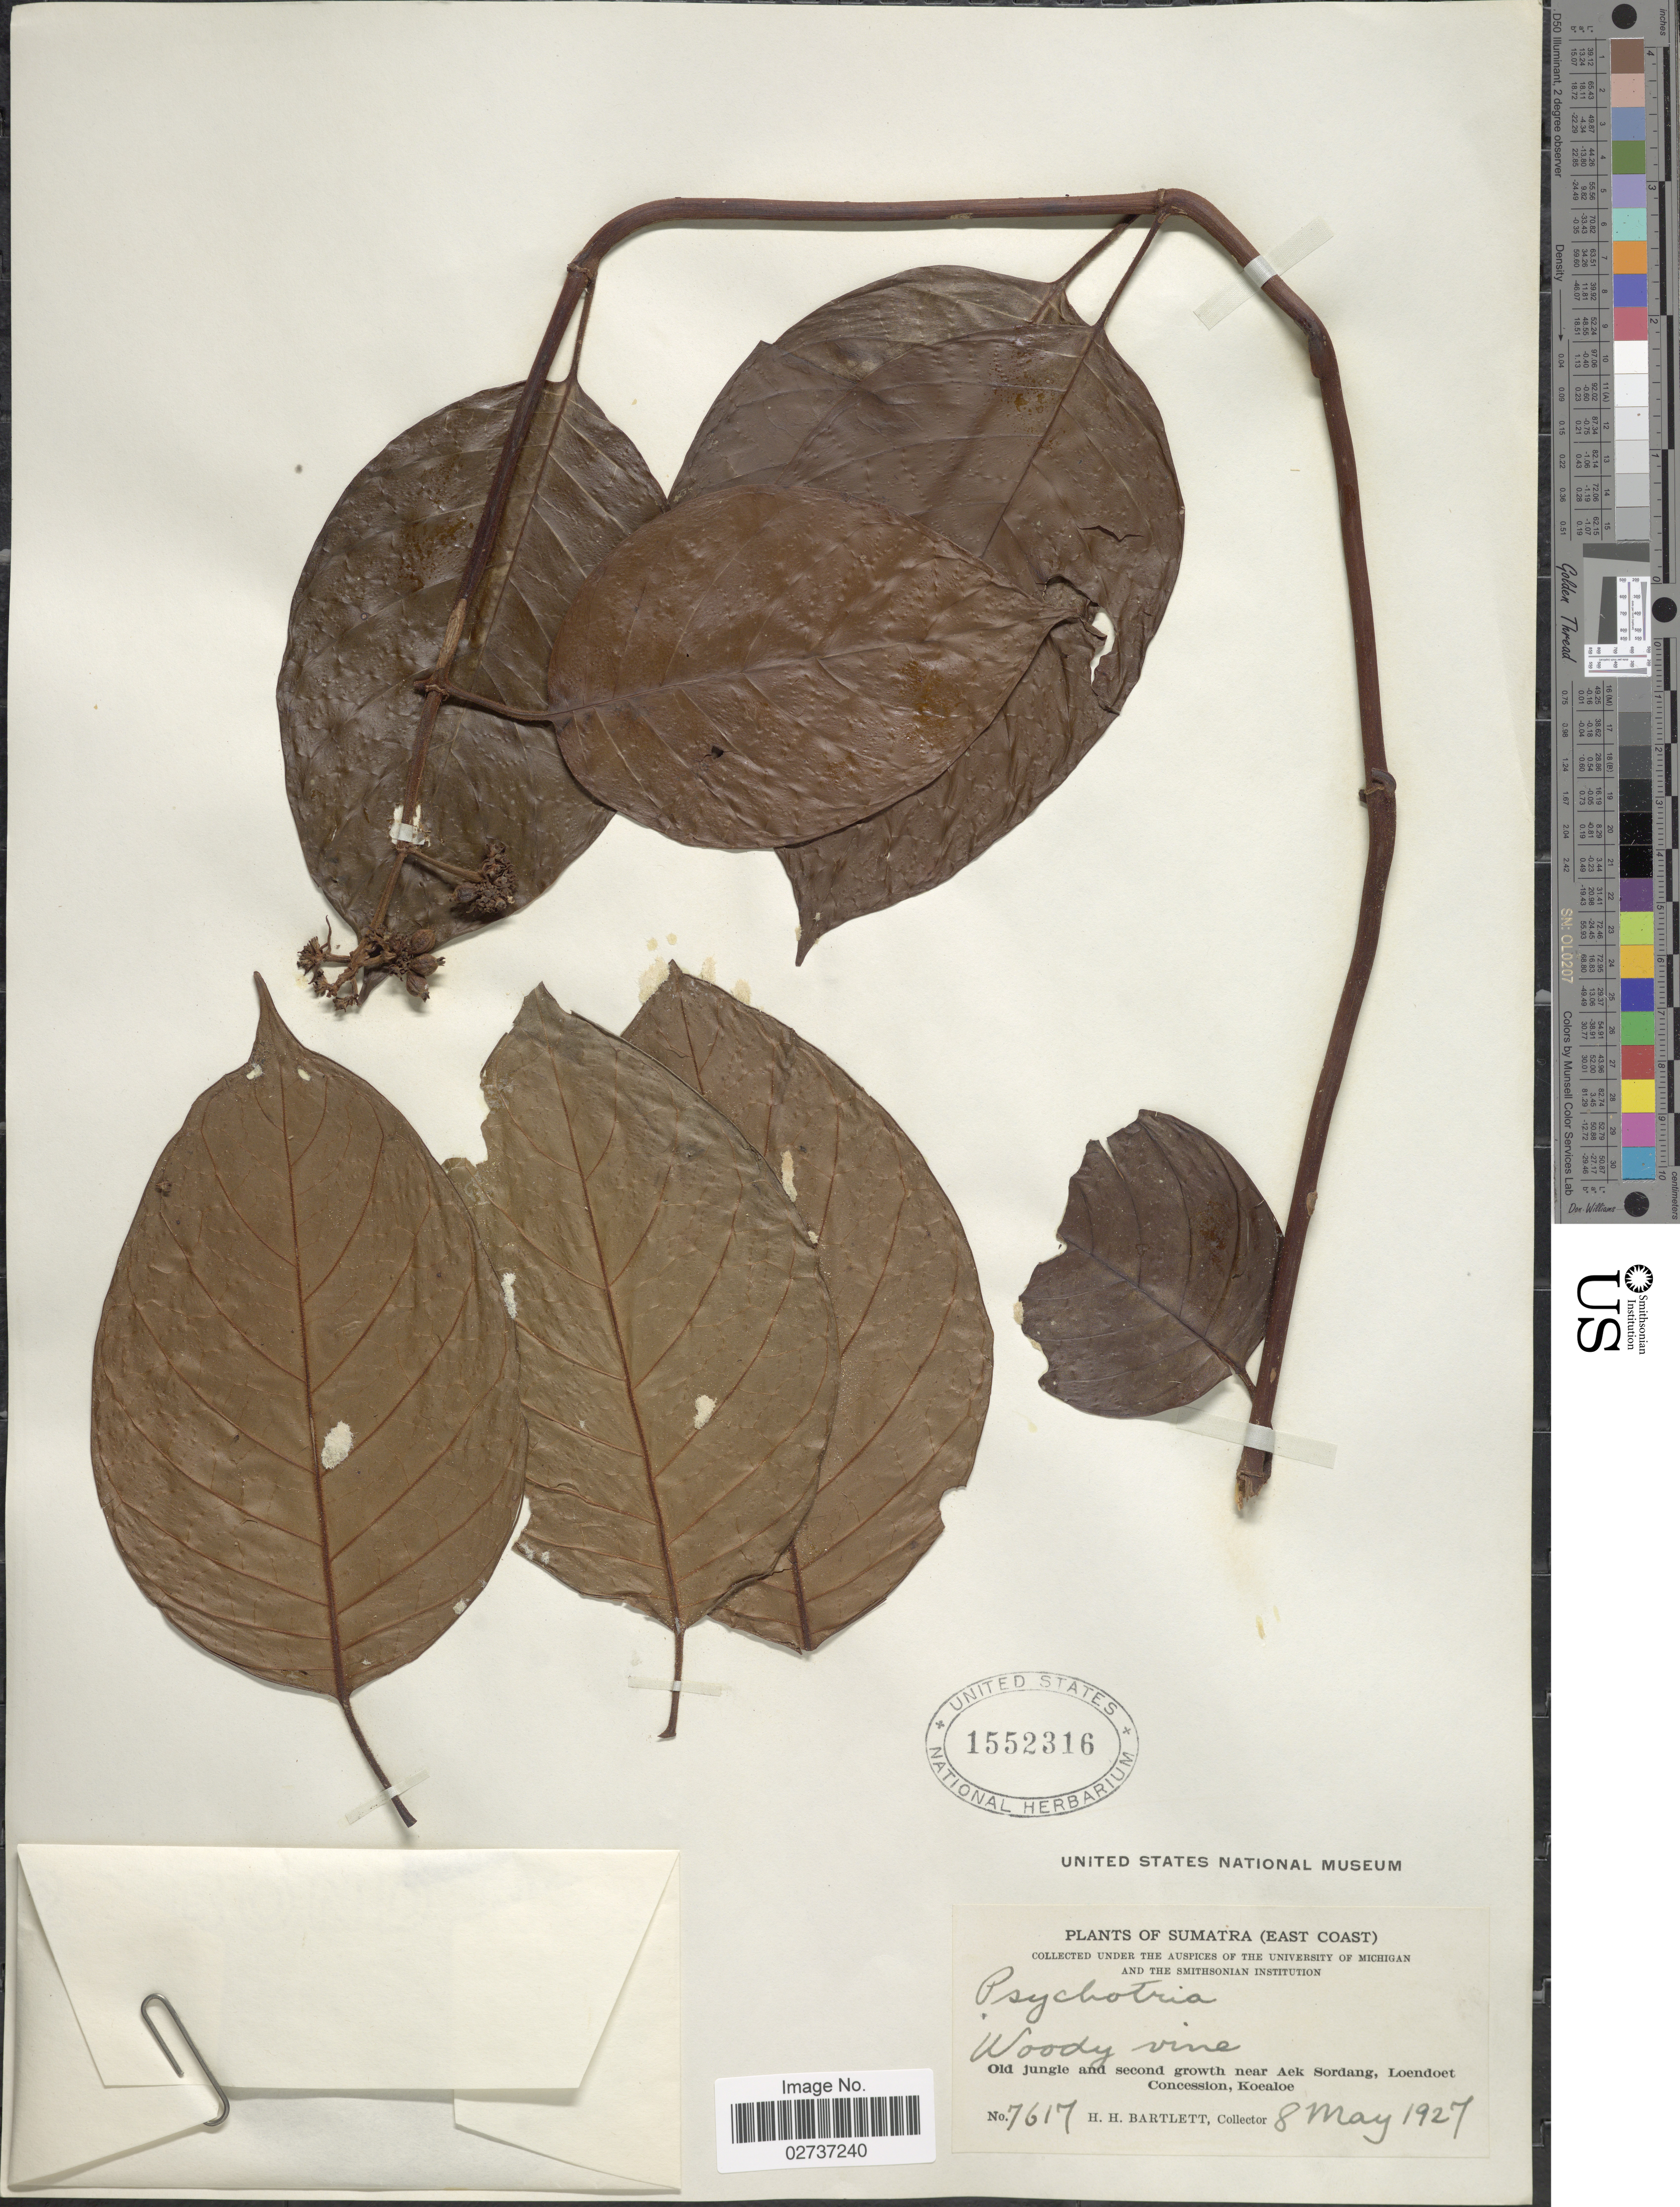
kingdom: Plantae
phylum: Tracheophyta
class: Magnoliopsida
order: Gentianales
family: Rubiaceae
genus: Psychotria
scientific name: Psychotria sp.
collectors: H. H. Bartlett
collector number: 7617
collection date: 1927-05-08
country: Indonesia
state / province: Sumatra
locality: East Coast, Old jungle and second growth near Aek Sordang, Loendoet Concession, Koealoe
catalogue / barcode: US 1552316